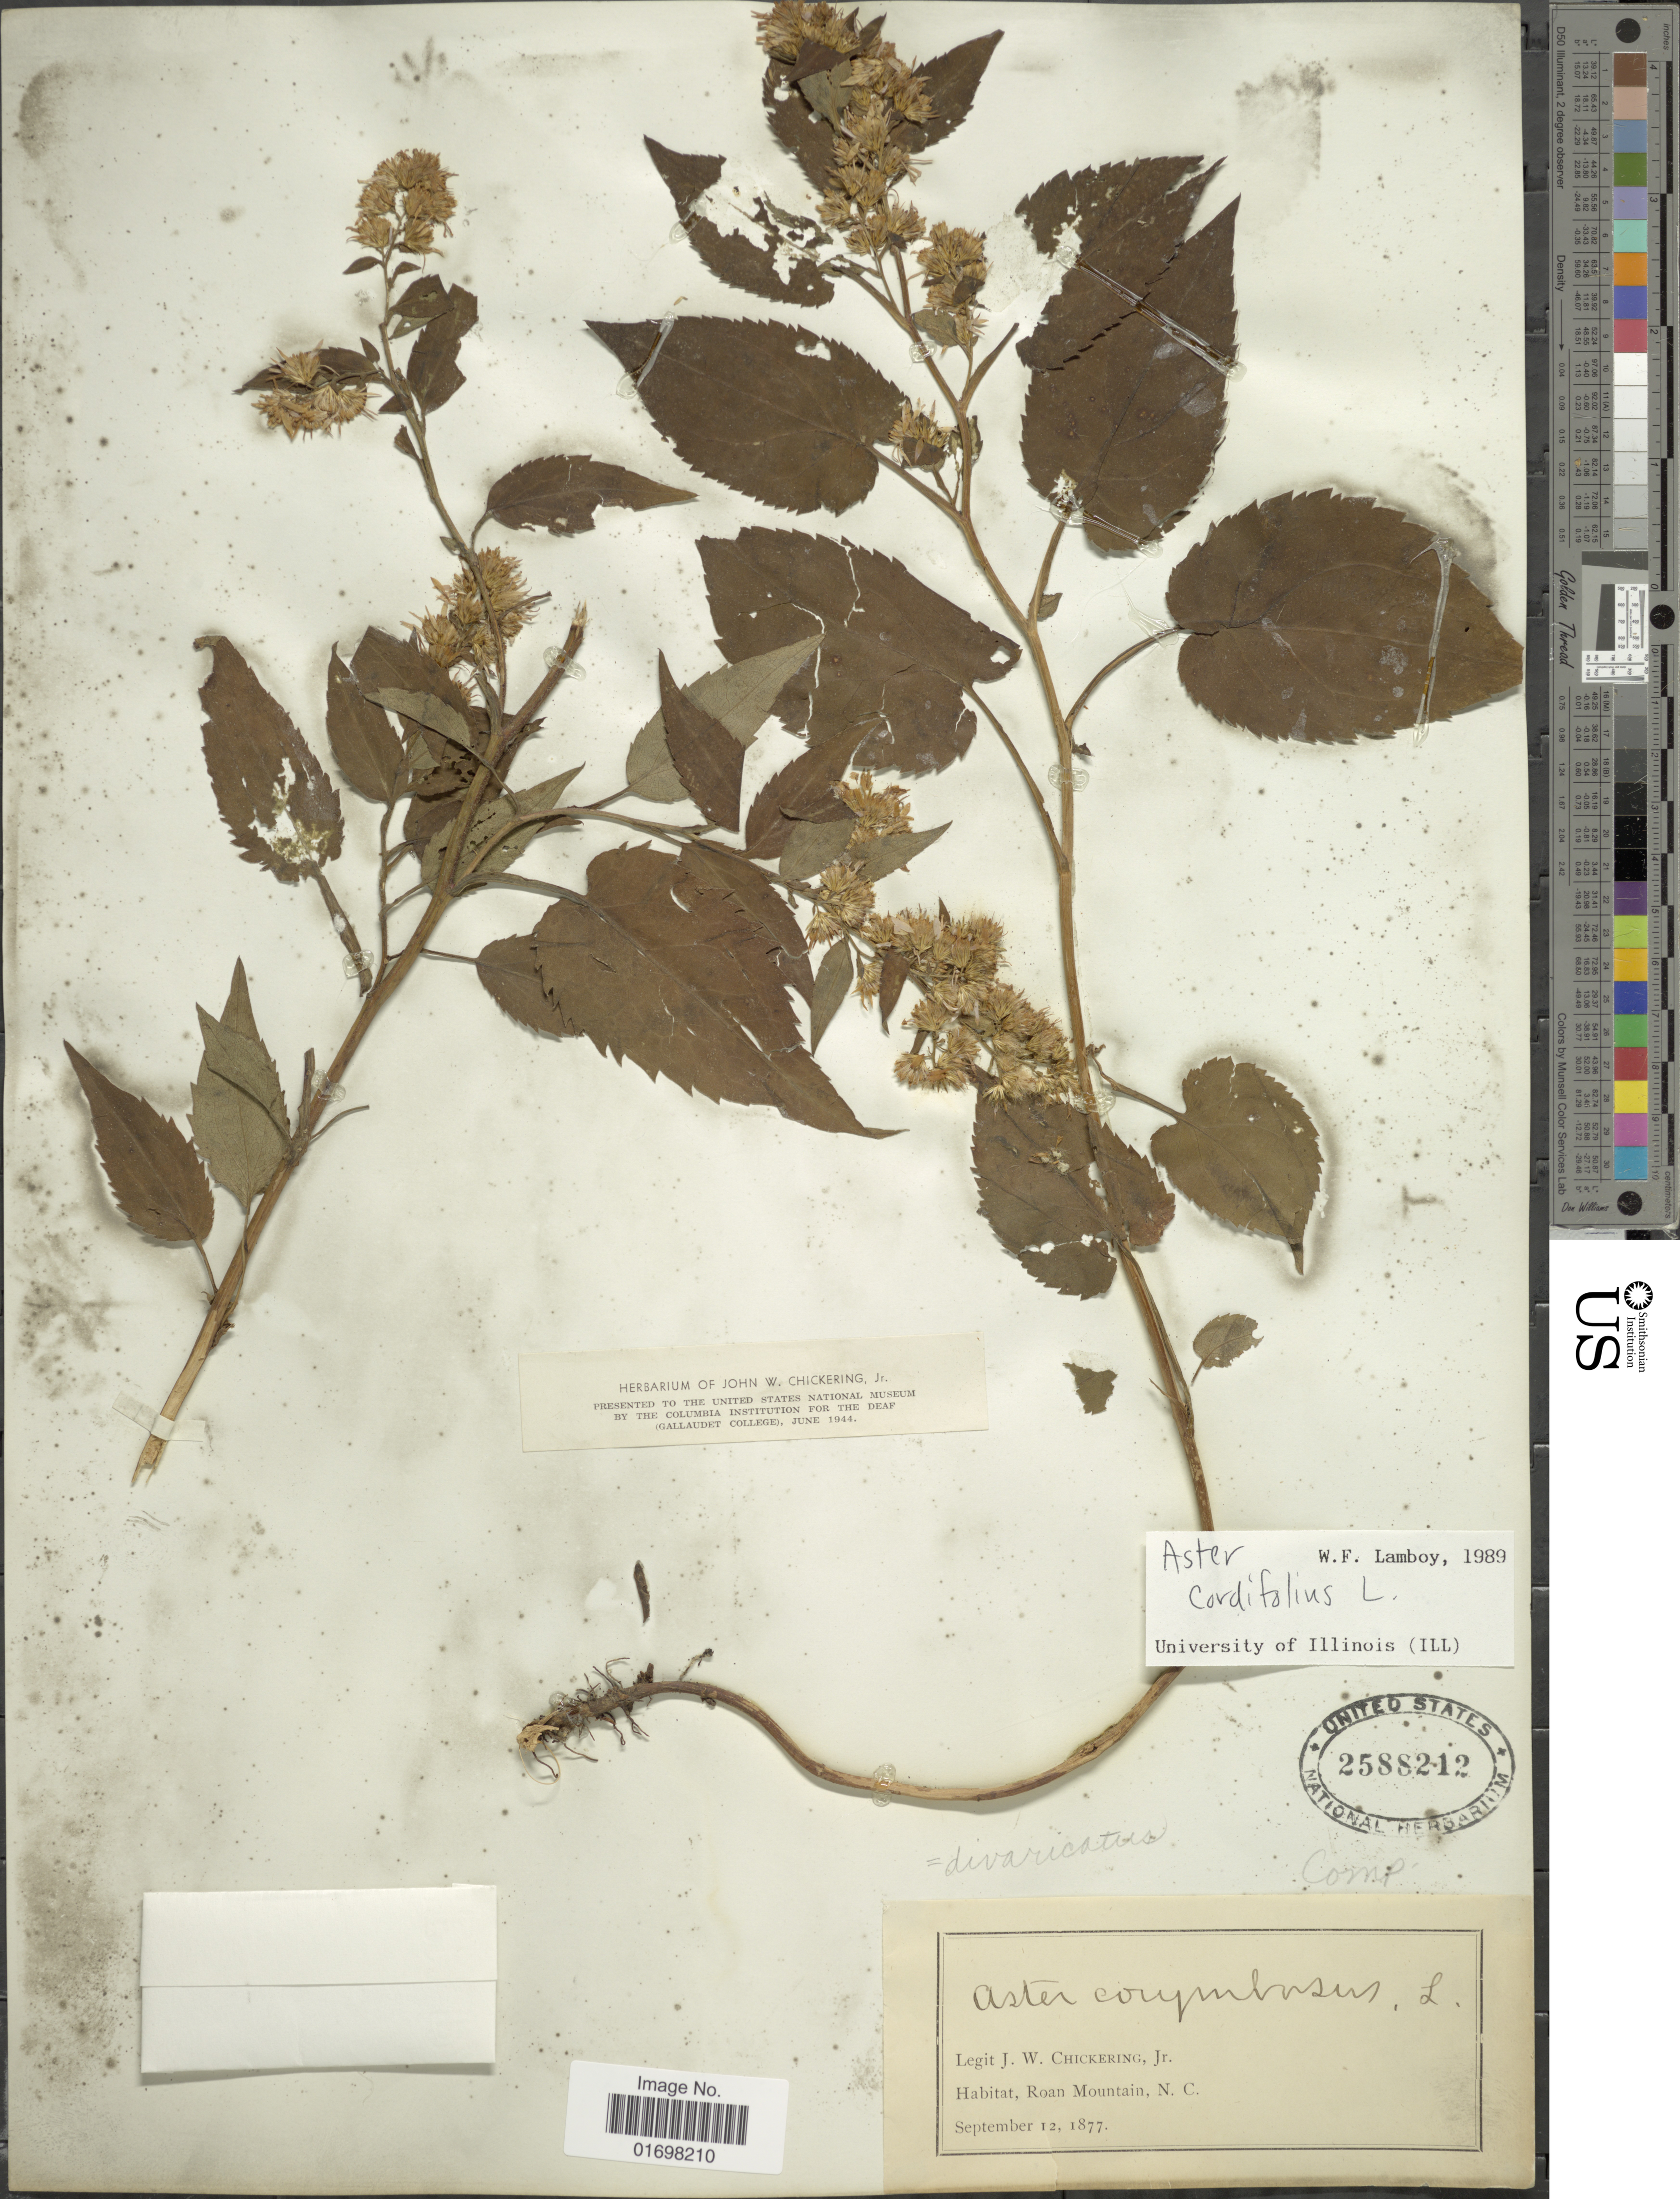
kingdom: Plantae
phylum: Tracheophyta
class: Magnoliopsida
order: Asterales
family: Asteraceae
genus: Symphyotrichum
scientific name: Symphyotrichum cordifolium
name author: (L.) G.L. Nesom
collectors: J. W. Chickering Jr.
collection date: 1877-09-12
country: United States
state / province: North Carolina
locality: Roan Mountain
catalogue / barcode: US 2588212